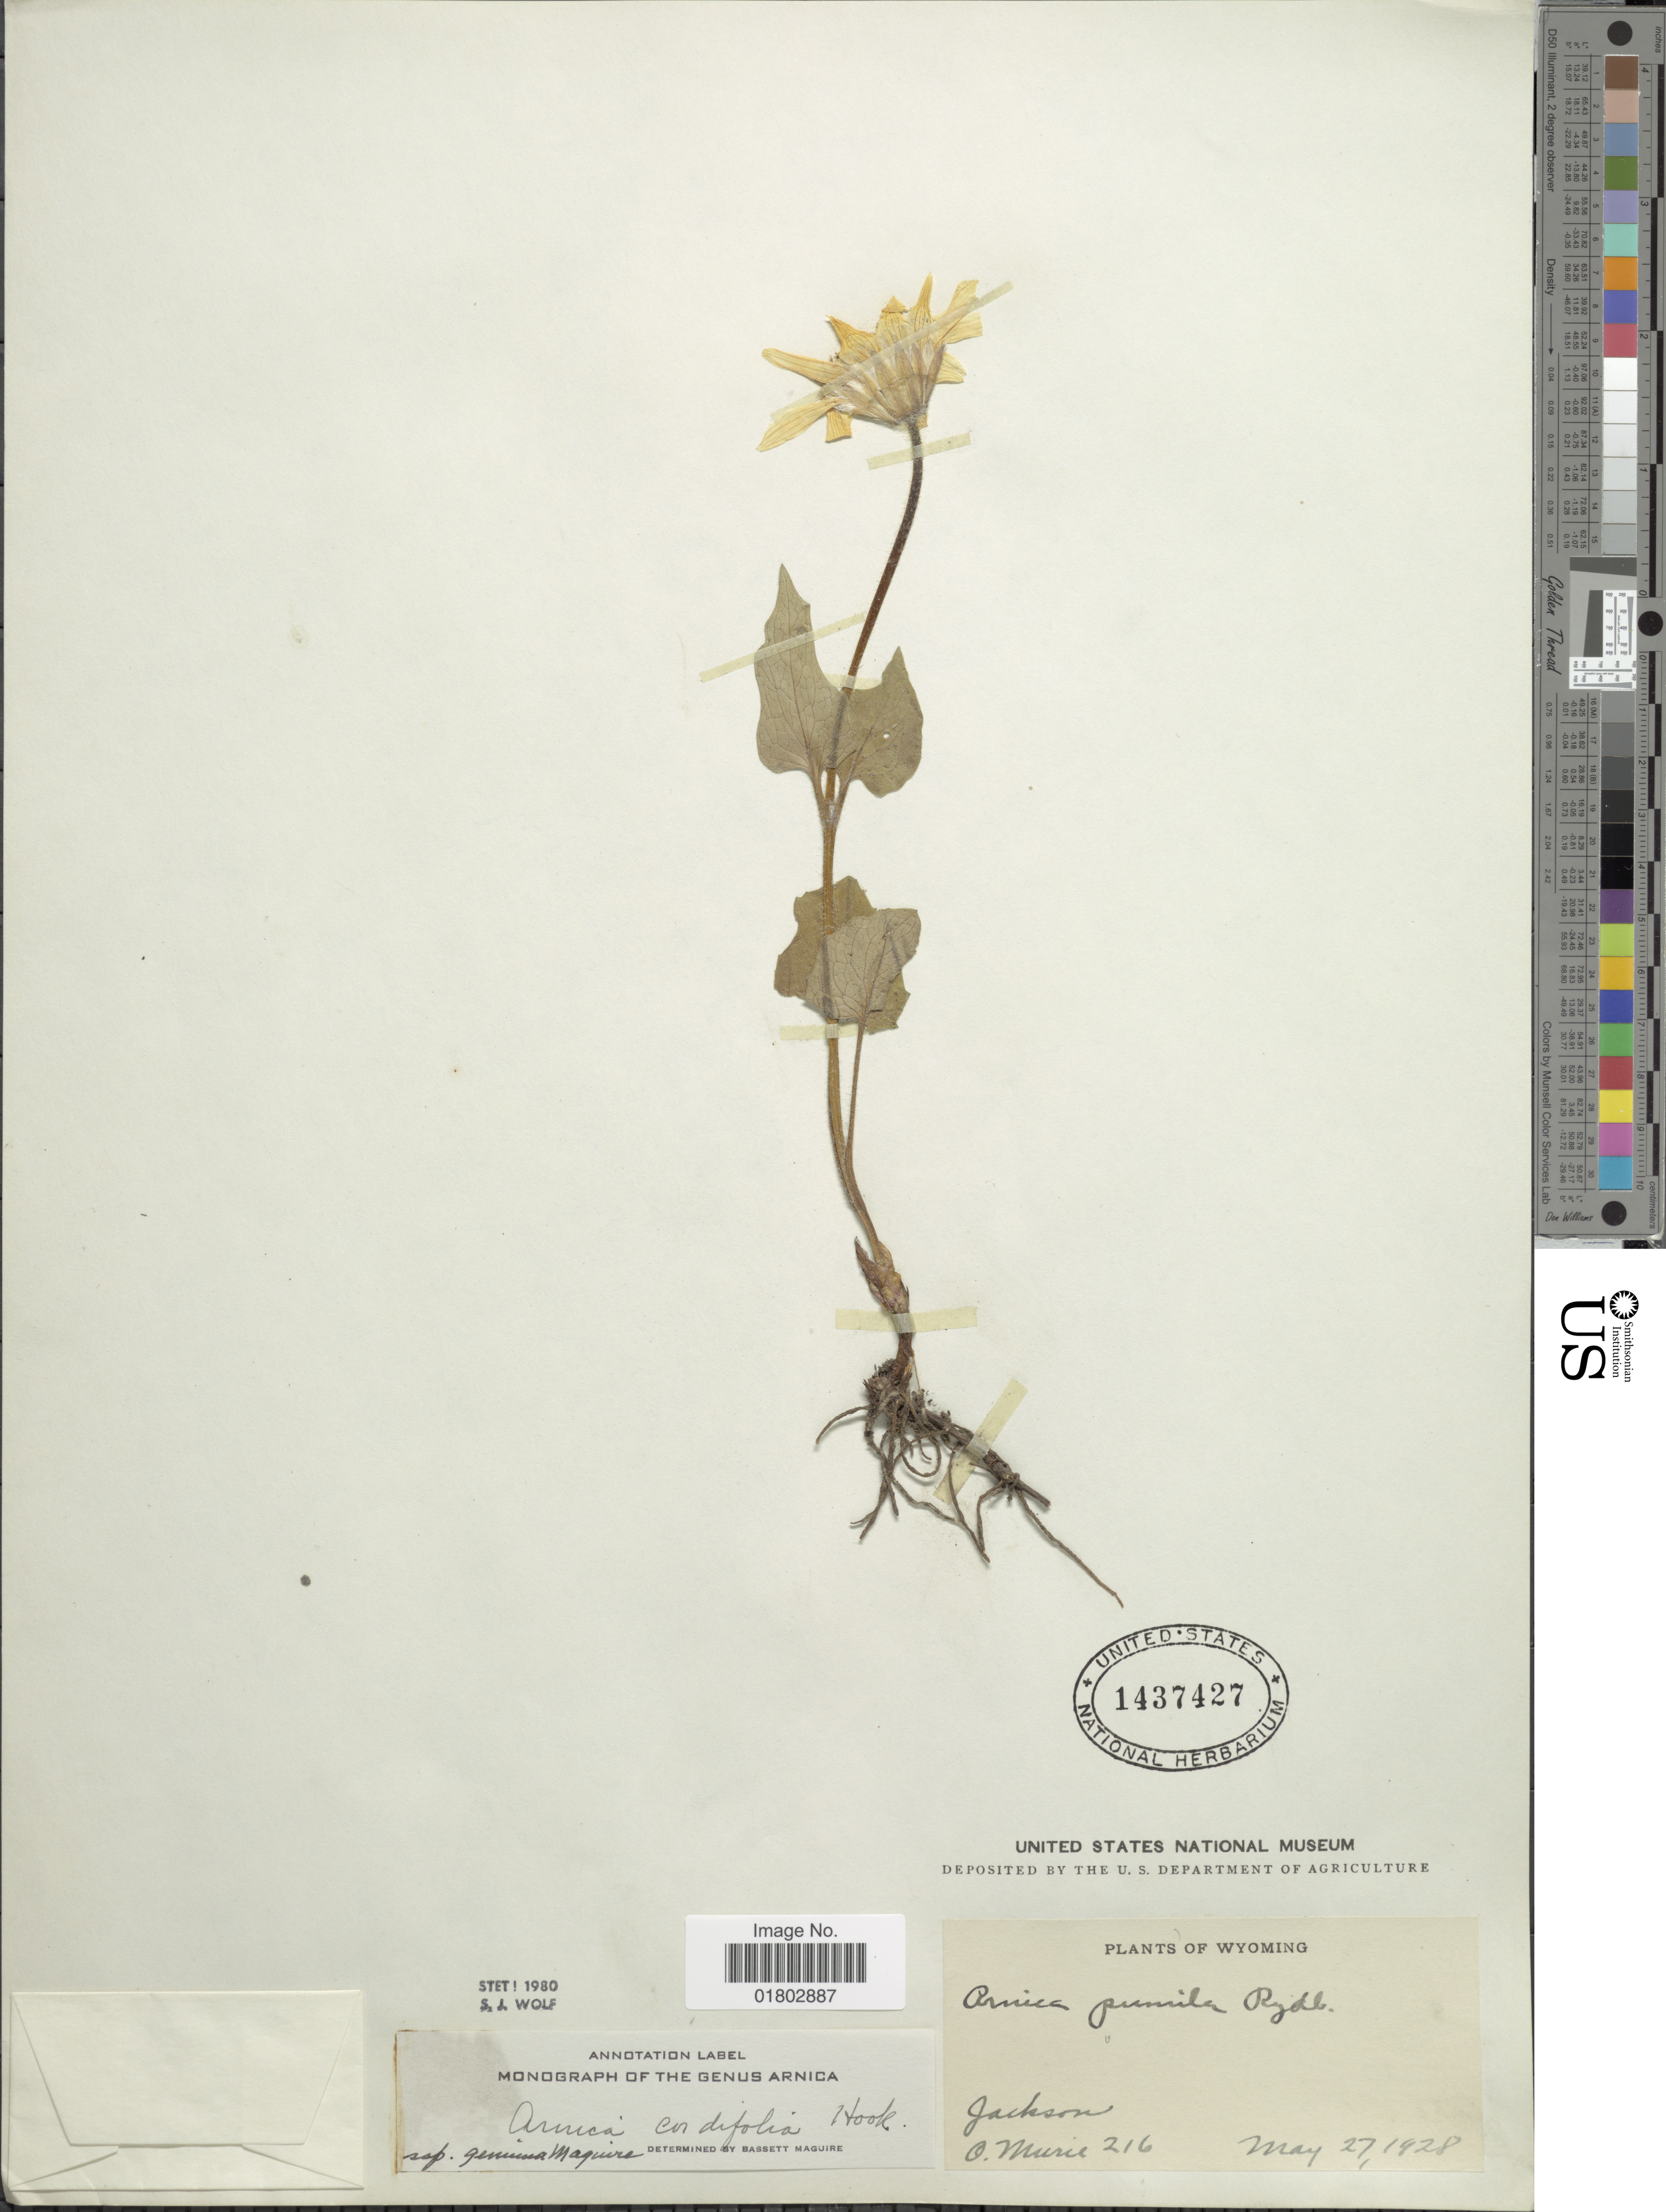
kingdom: Plantae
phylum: Tracheophyta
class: Magnoliopsida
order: Asterales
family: Asteraceae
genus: Arnica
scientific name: Arnica cordifolia subsp. genuina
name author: Maguire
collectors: O. Murie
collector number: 216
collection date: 1928-05-27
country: United States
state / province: Wyoming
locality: Jackson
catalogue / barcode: US 1437427